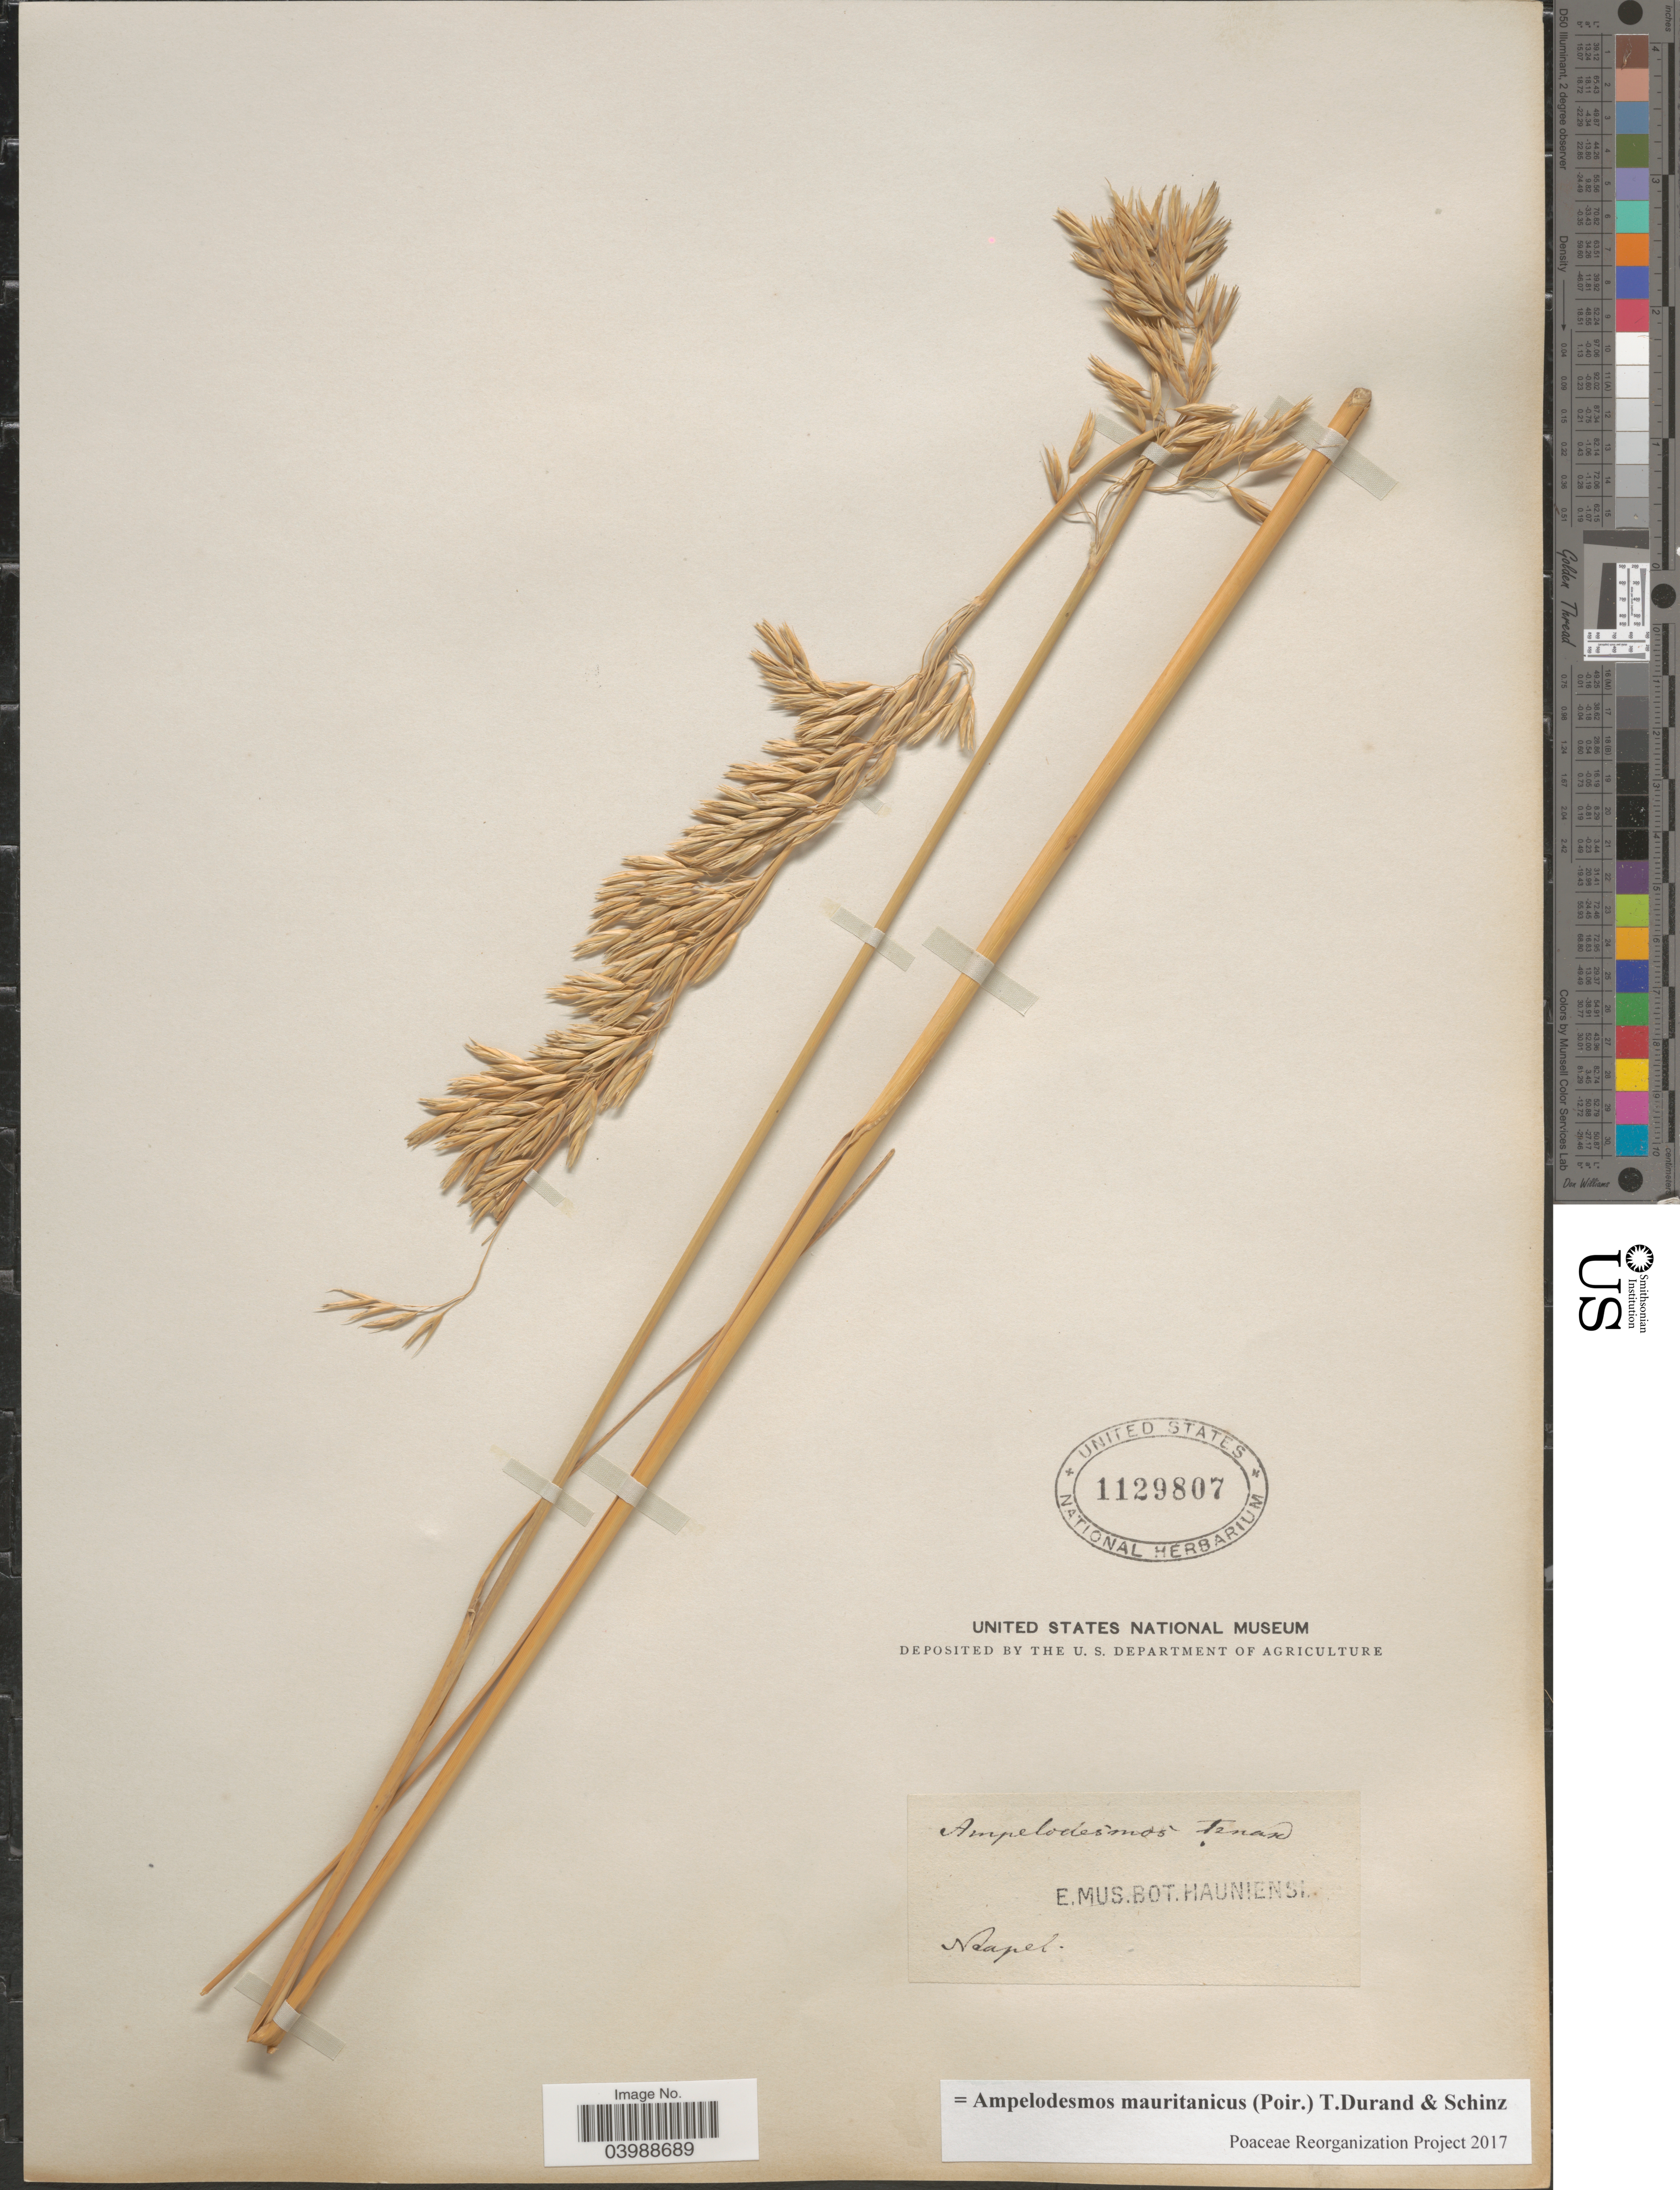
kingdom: Plantae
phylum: Tracheophyta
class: Liliopsida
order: Poales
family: Poaceae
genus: Ampelodesmos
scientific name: Ampelodesmos mauritanicus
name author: (Poir.) Durand & Schinz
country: Italy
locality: Neapel.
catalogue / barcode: US 1129807